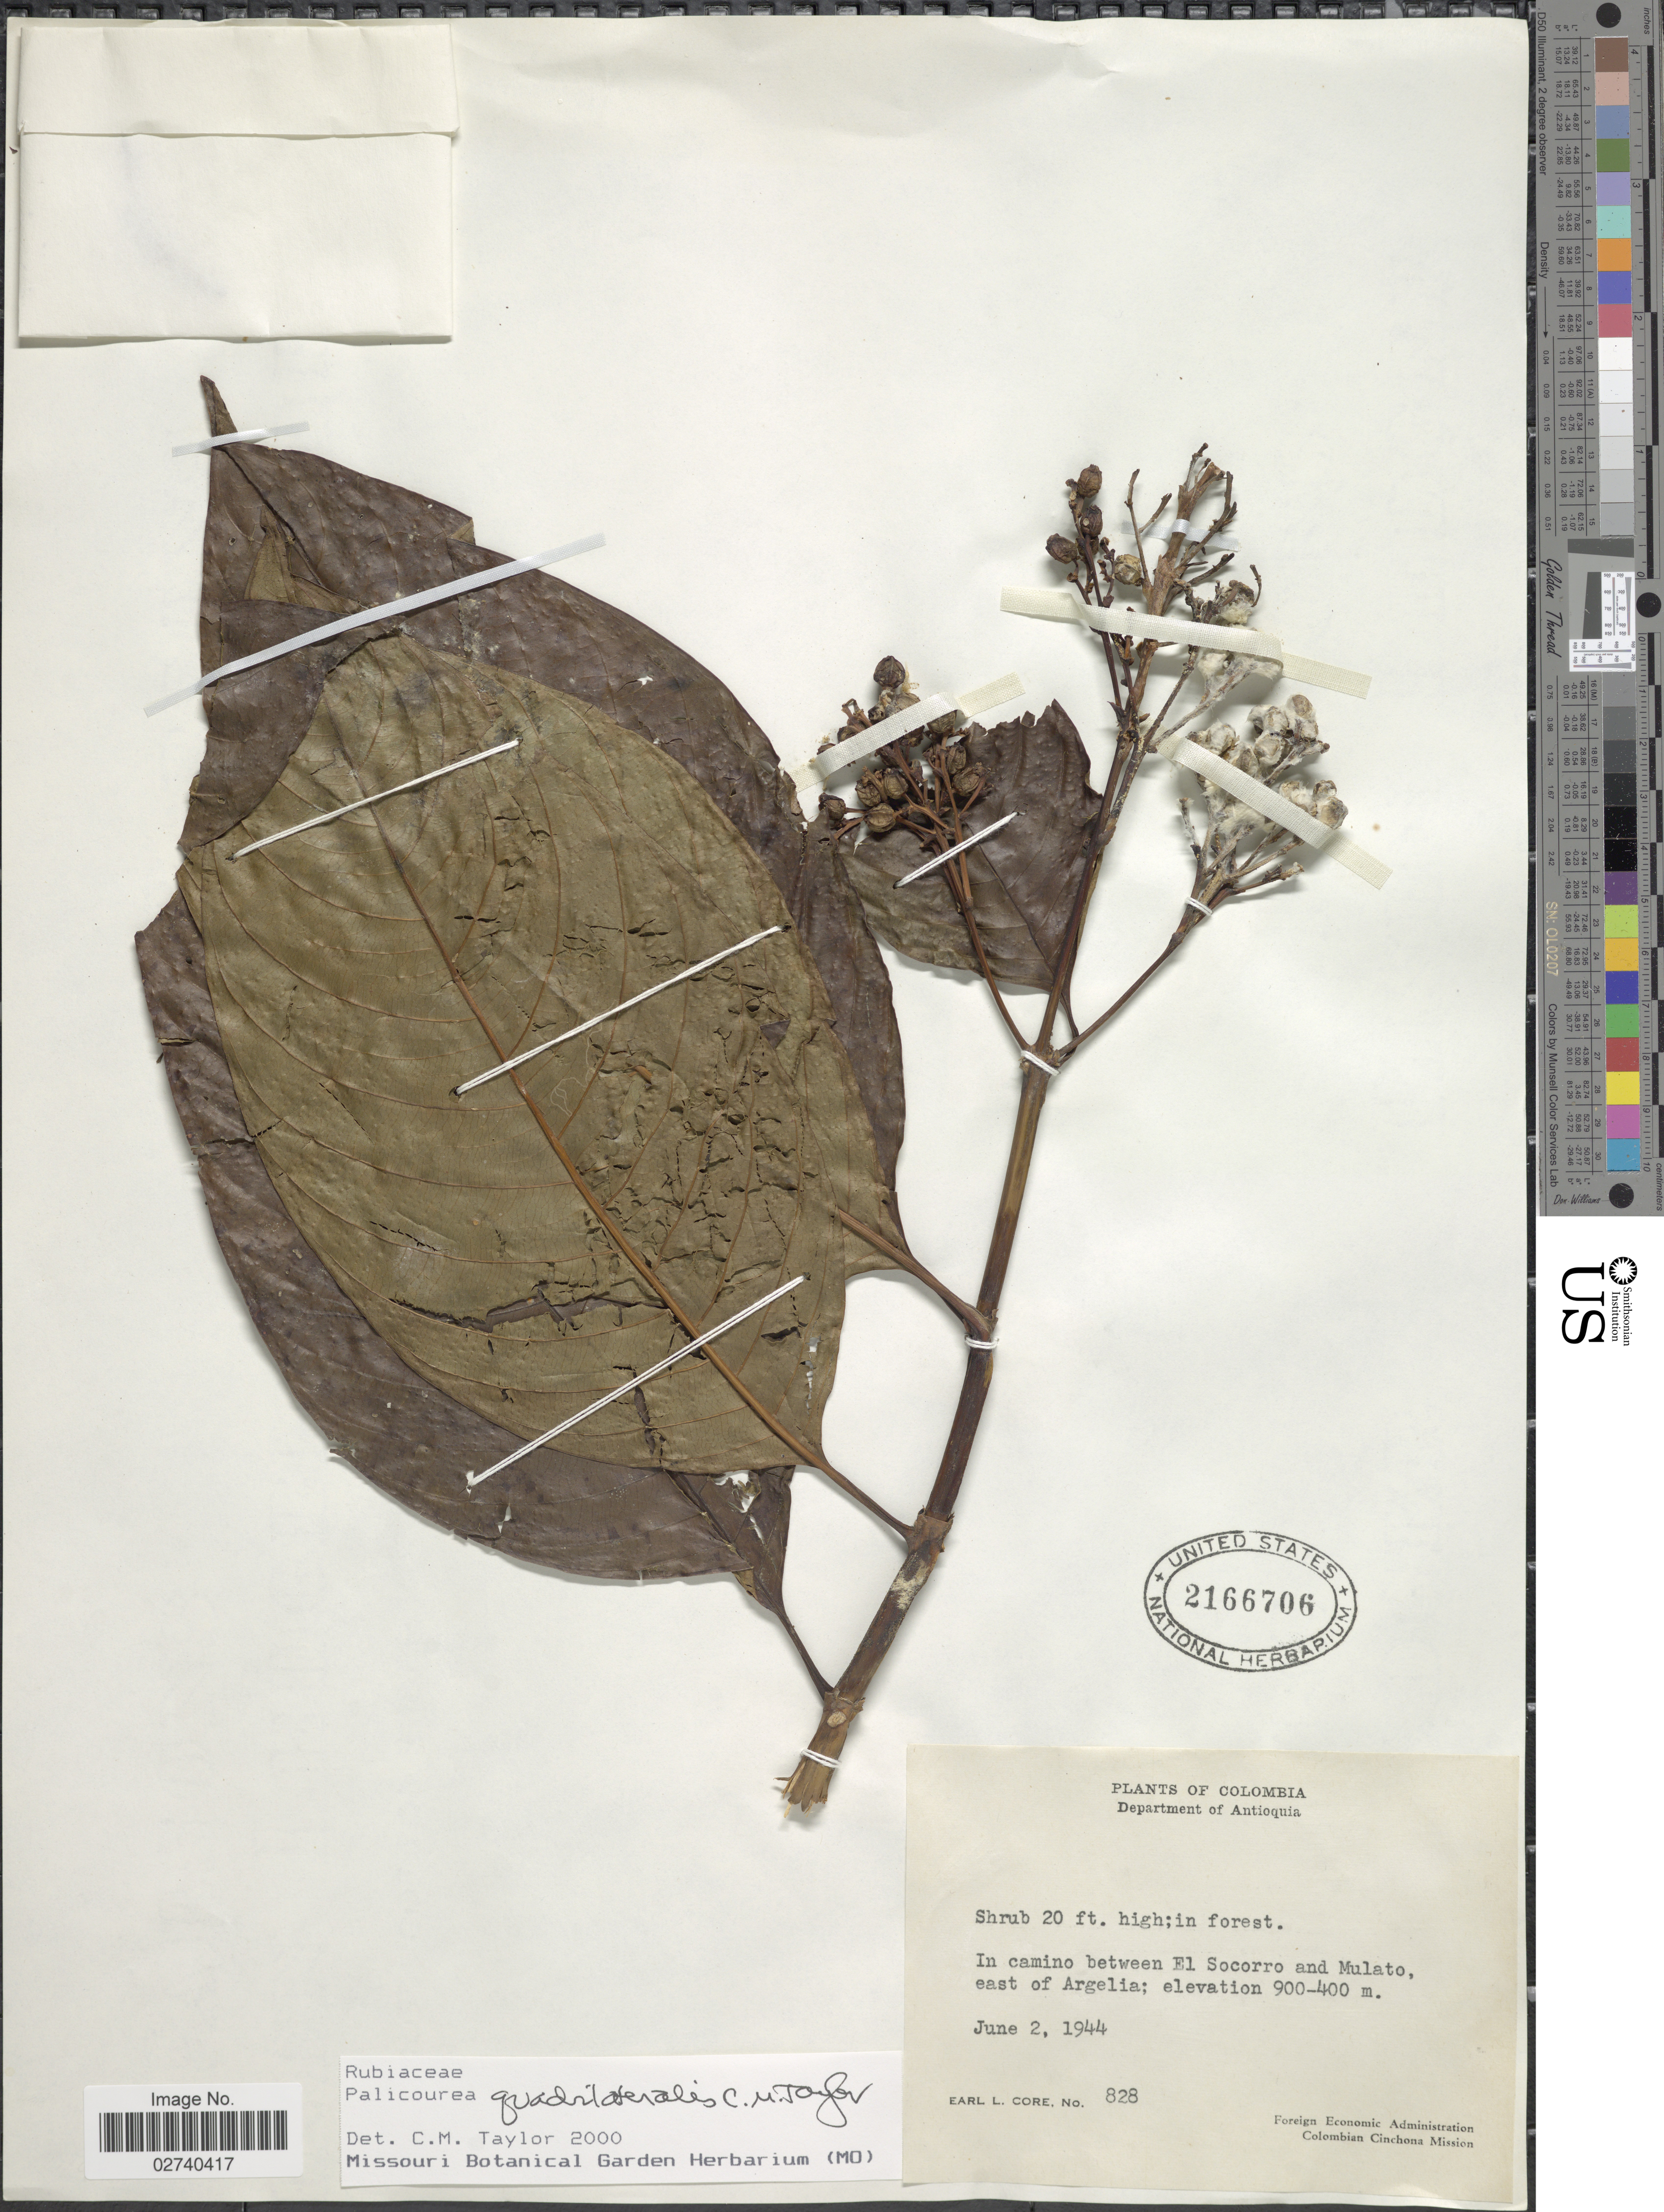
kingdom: Plantae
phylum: Tracheophyta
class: Magnoliopsida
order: Gentianales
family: Rubiaceae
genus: Palicourea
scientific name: Palicourea quadrilateralis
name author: C.M. Taylor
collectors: E. L. Core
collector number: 828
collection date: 1944-06-02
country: Colombia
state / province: Antioquia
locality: Department of Antioquia. In camino between El Socorro and Mulato, east of Argelia.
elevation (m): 400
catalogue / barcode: US 2166706